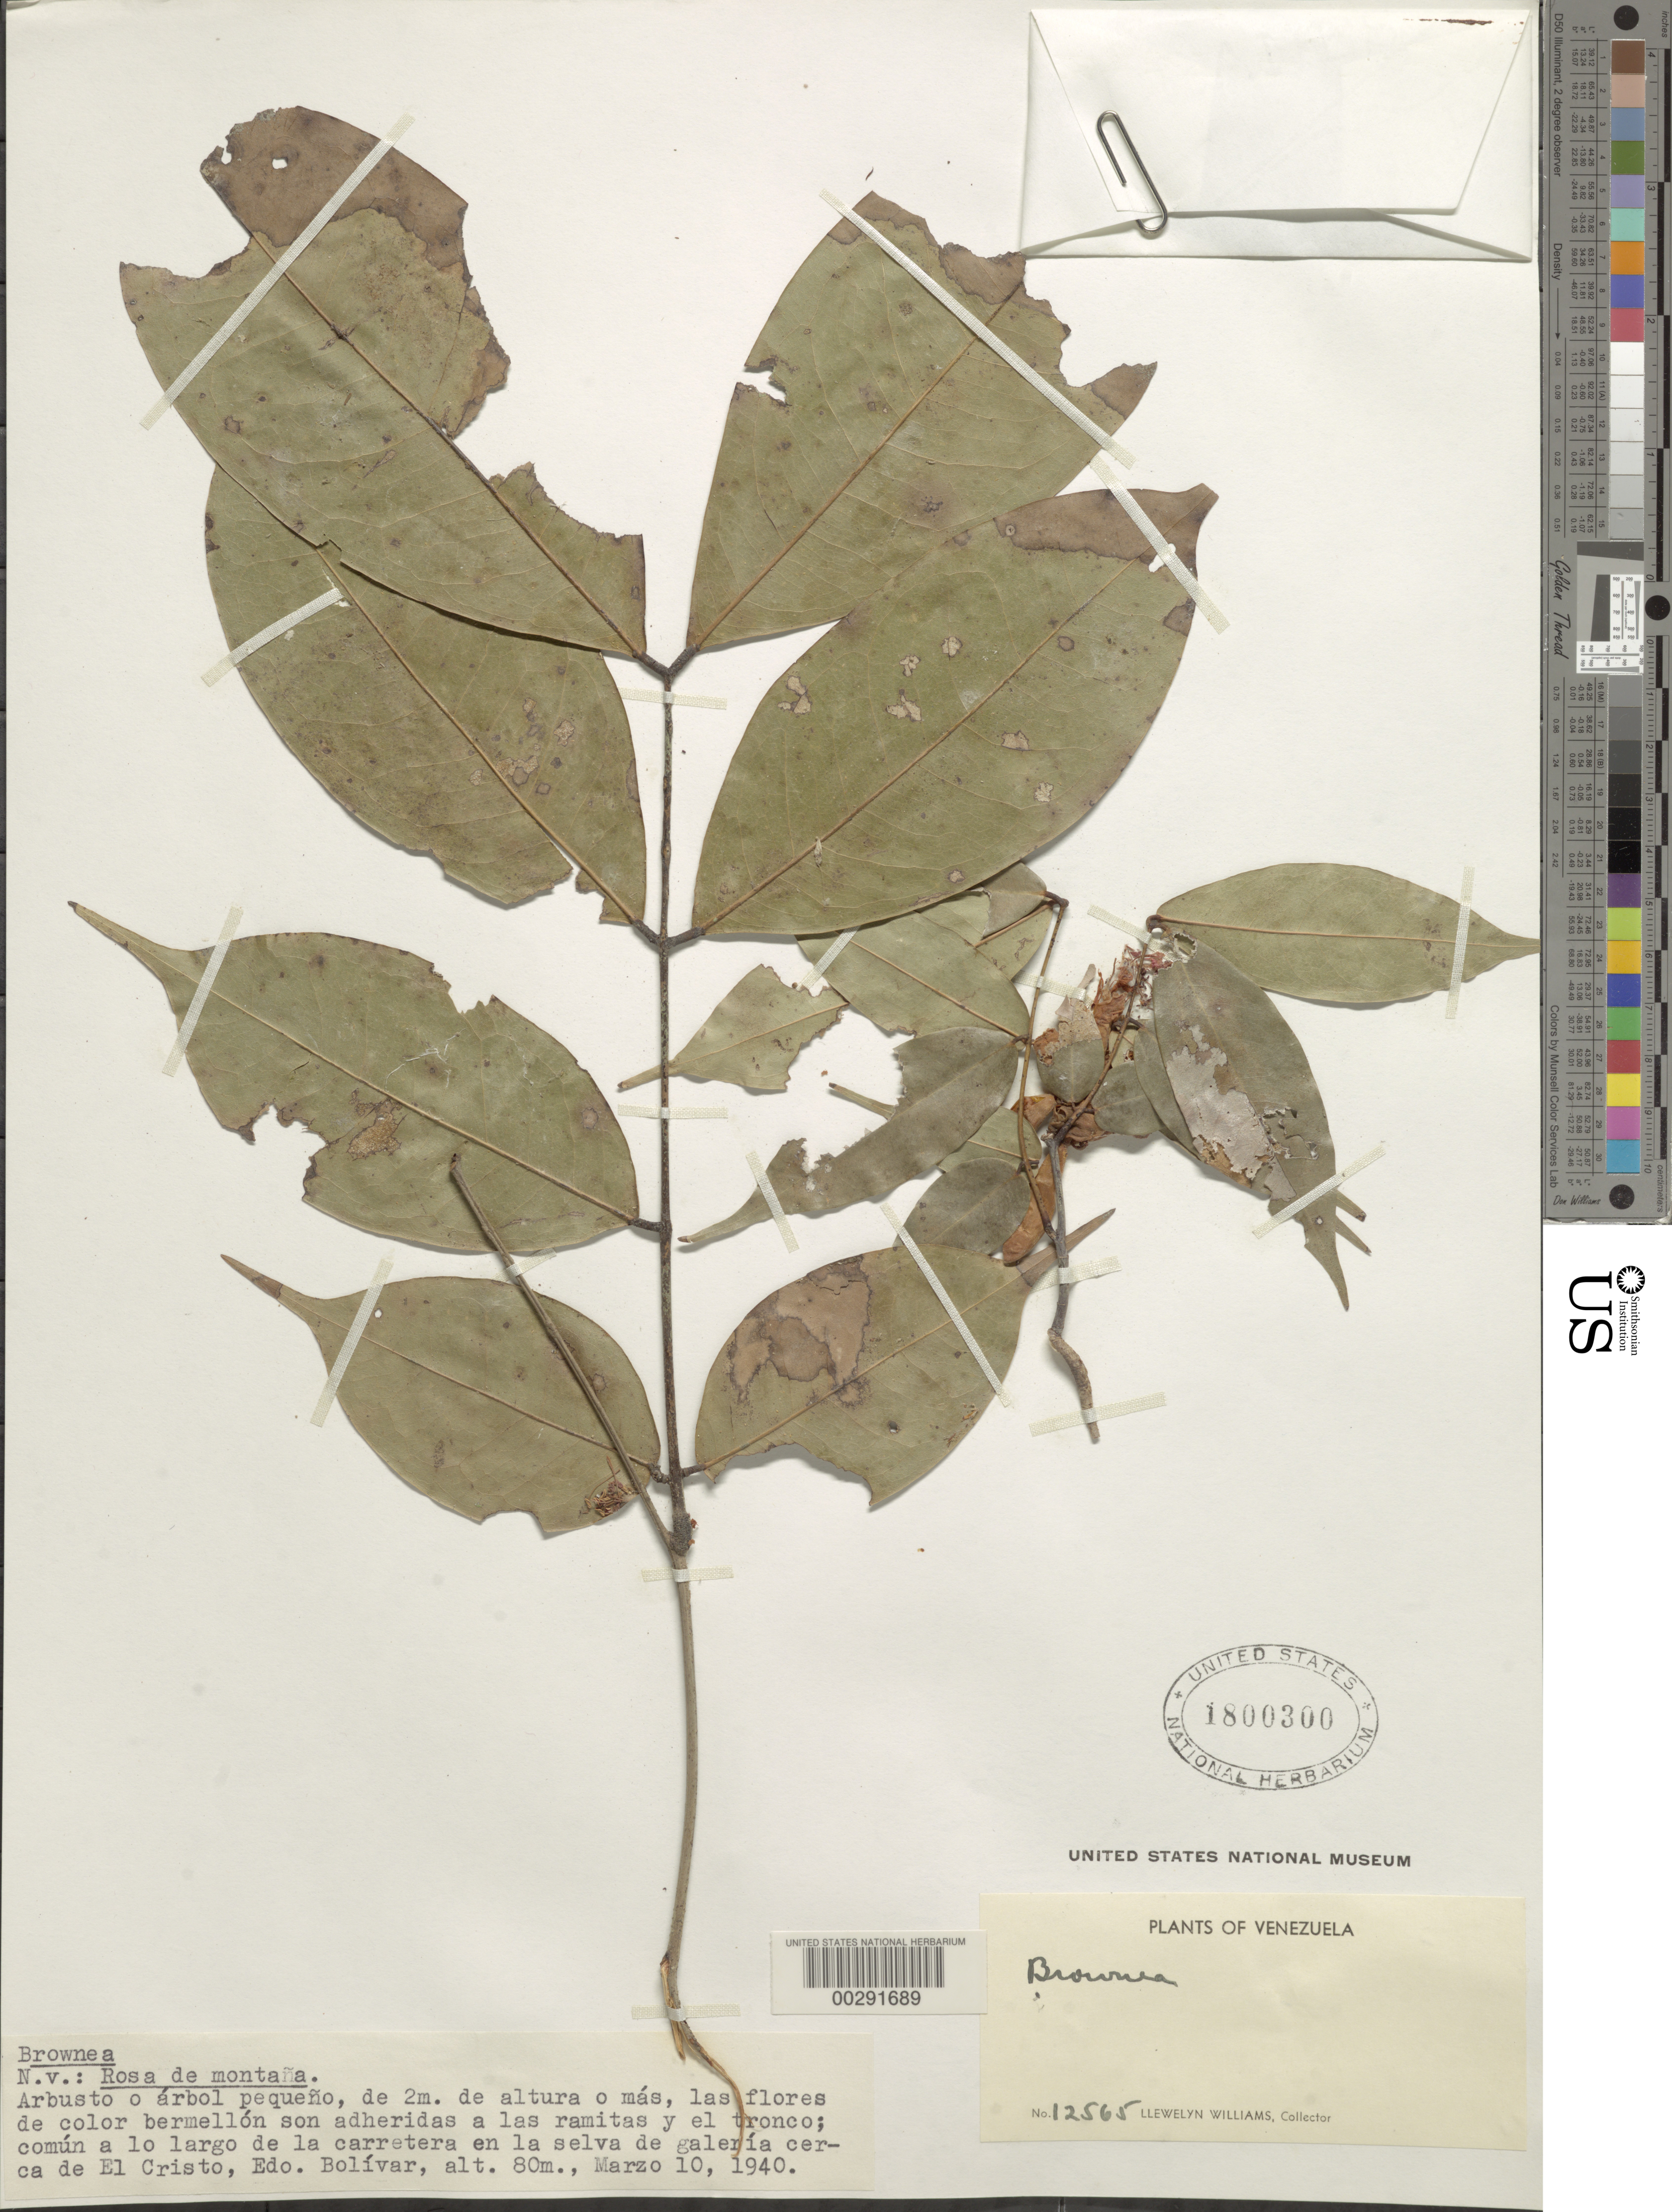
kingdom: Plantae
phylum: Tracheophyta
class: Magnoliopsida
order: Fabales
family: Fabaceae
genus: Brownea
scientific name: Brownea sp.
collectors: Ll. Williams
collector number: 12565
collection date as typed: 10 Mar 1940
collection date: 1940-03-10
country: Venezuela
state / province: Bolivar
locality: Near el cristo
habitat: Along the road in a gallery forest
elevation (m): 80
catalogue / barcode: US 1800300